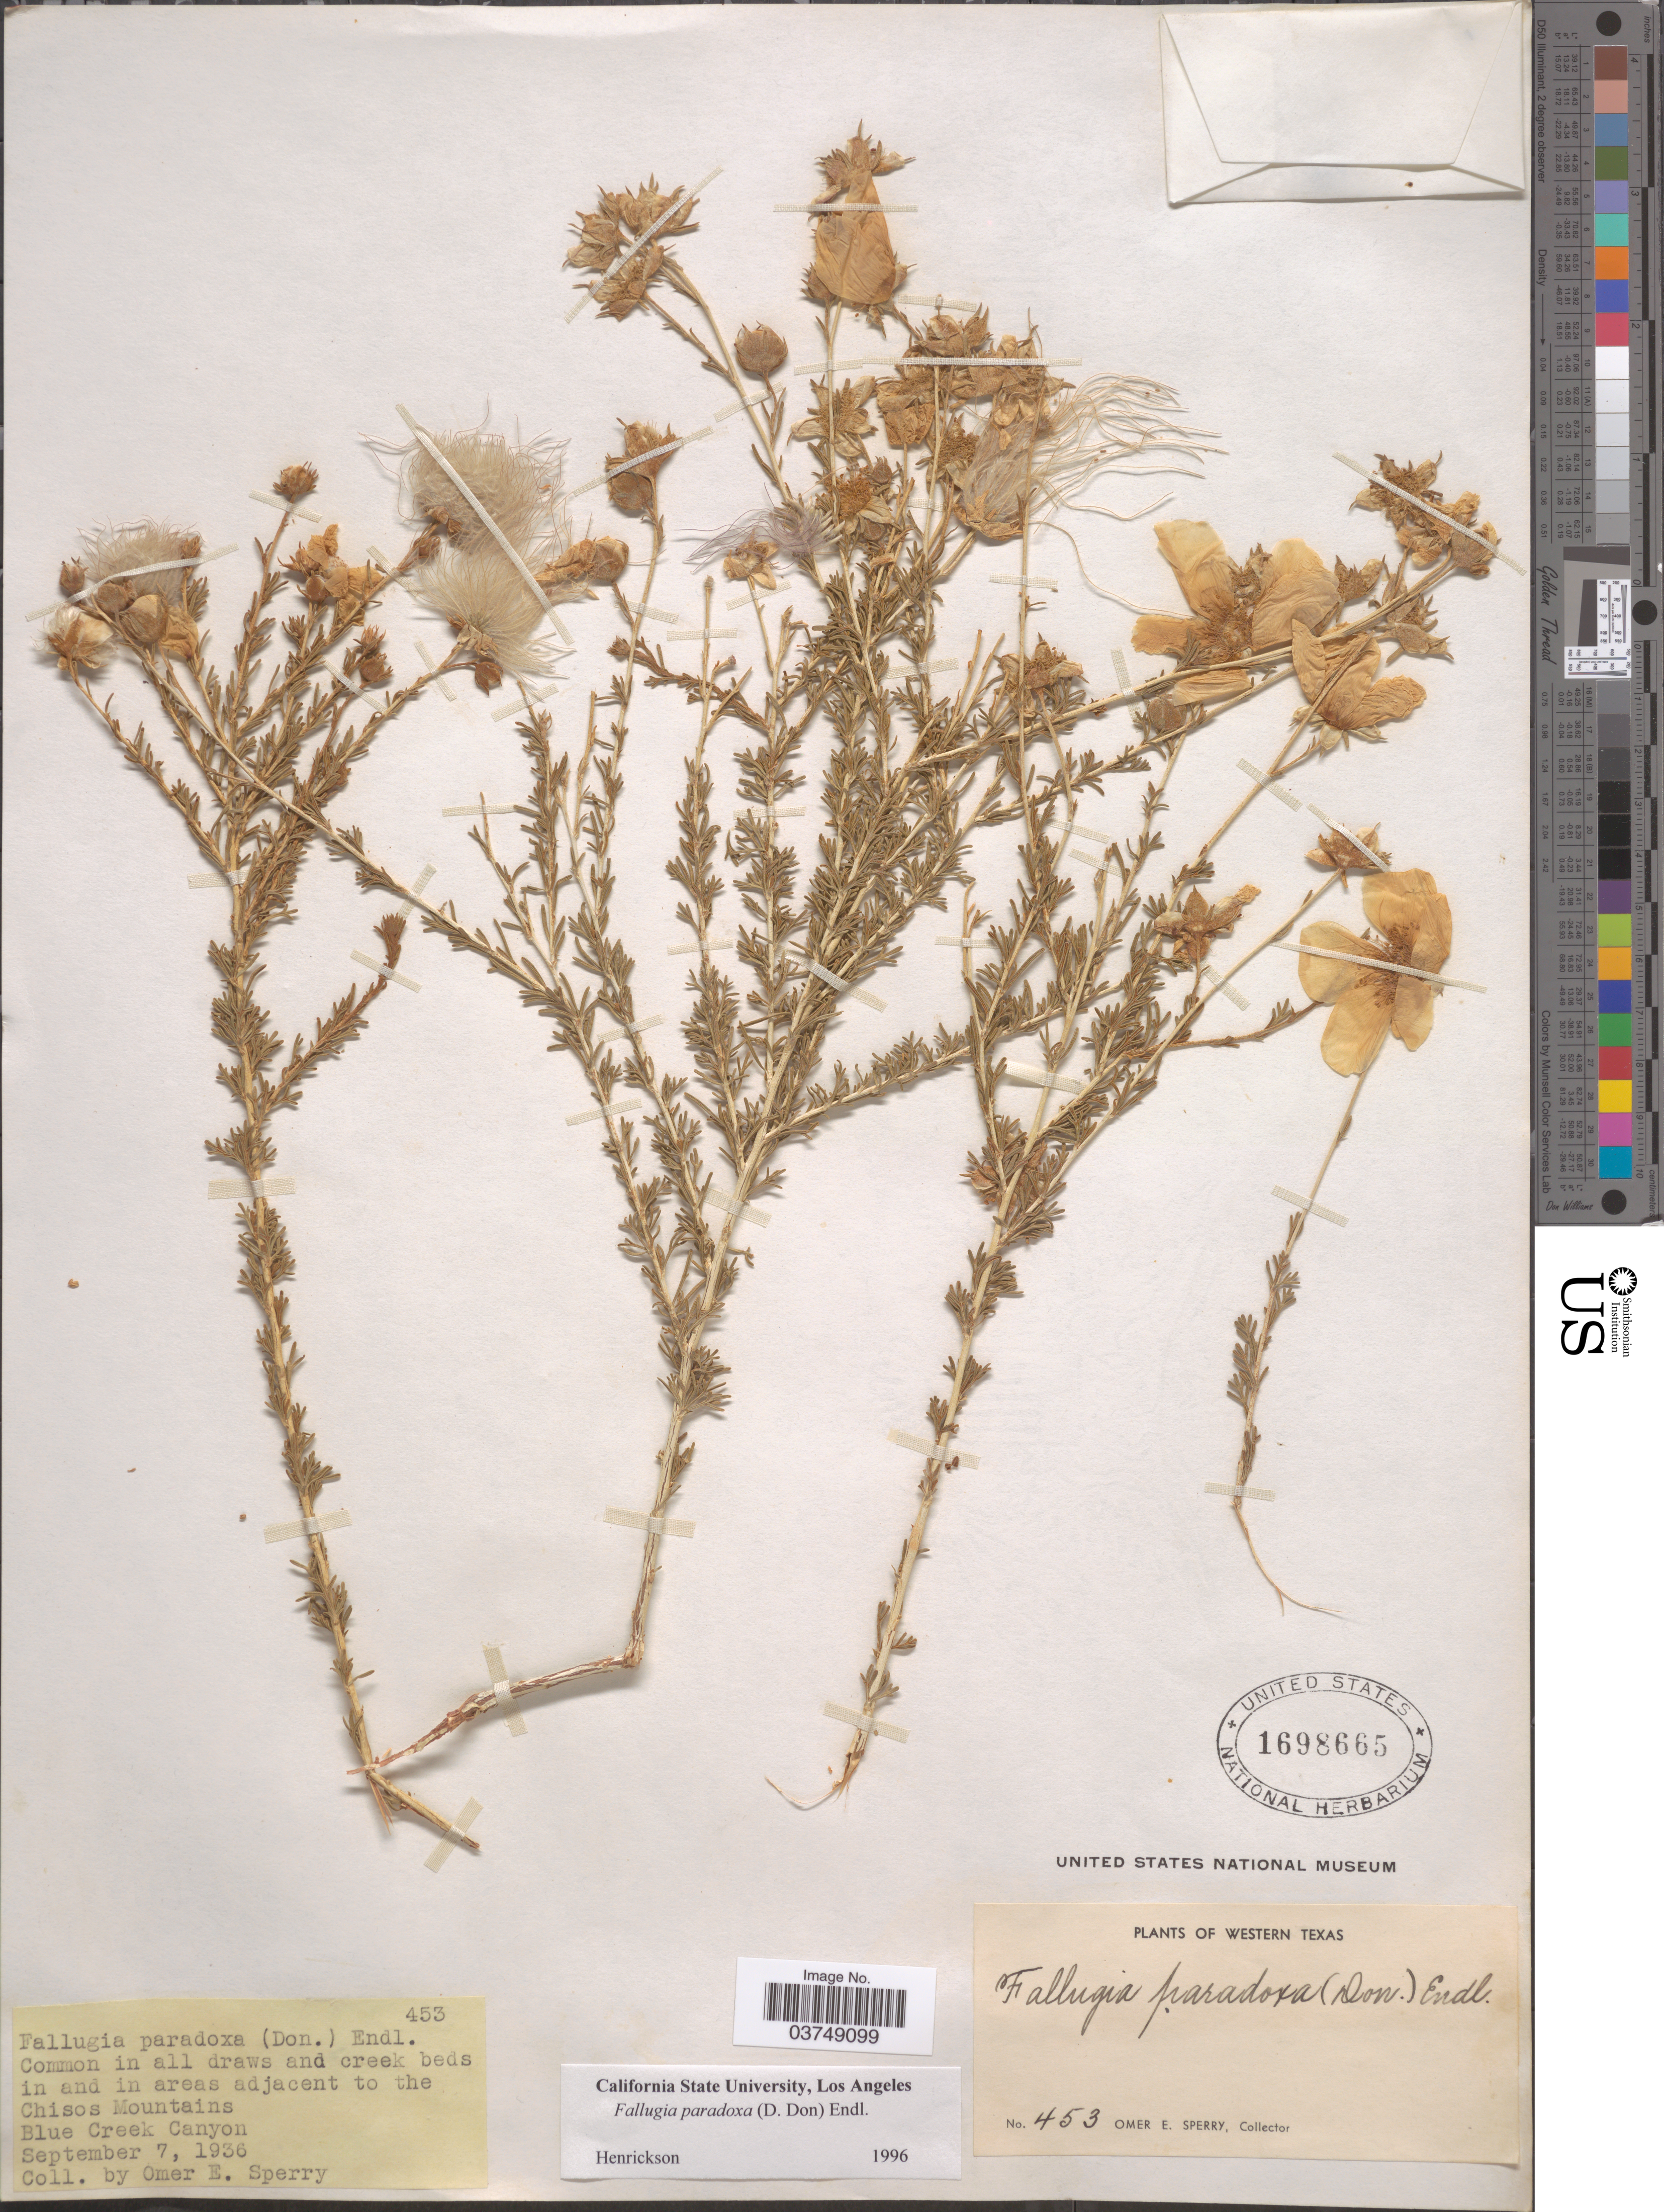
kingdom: Plantae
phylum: Tracheophyta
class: Magnoliopsida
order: Rosales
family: Rosaceae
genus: Fallugia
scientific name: Fallugia paradoxa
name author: (D. Don ex Tilloch & T. Taylor) Endl. ex Torr.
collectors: O. E. Sperry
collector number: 453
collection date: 1936-09-07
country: United States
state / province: Texas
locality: Western Texas. Areas adjacent to the Chisos Mountains. Blue Creek Canyon.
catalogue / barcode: US 1698665